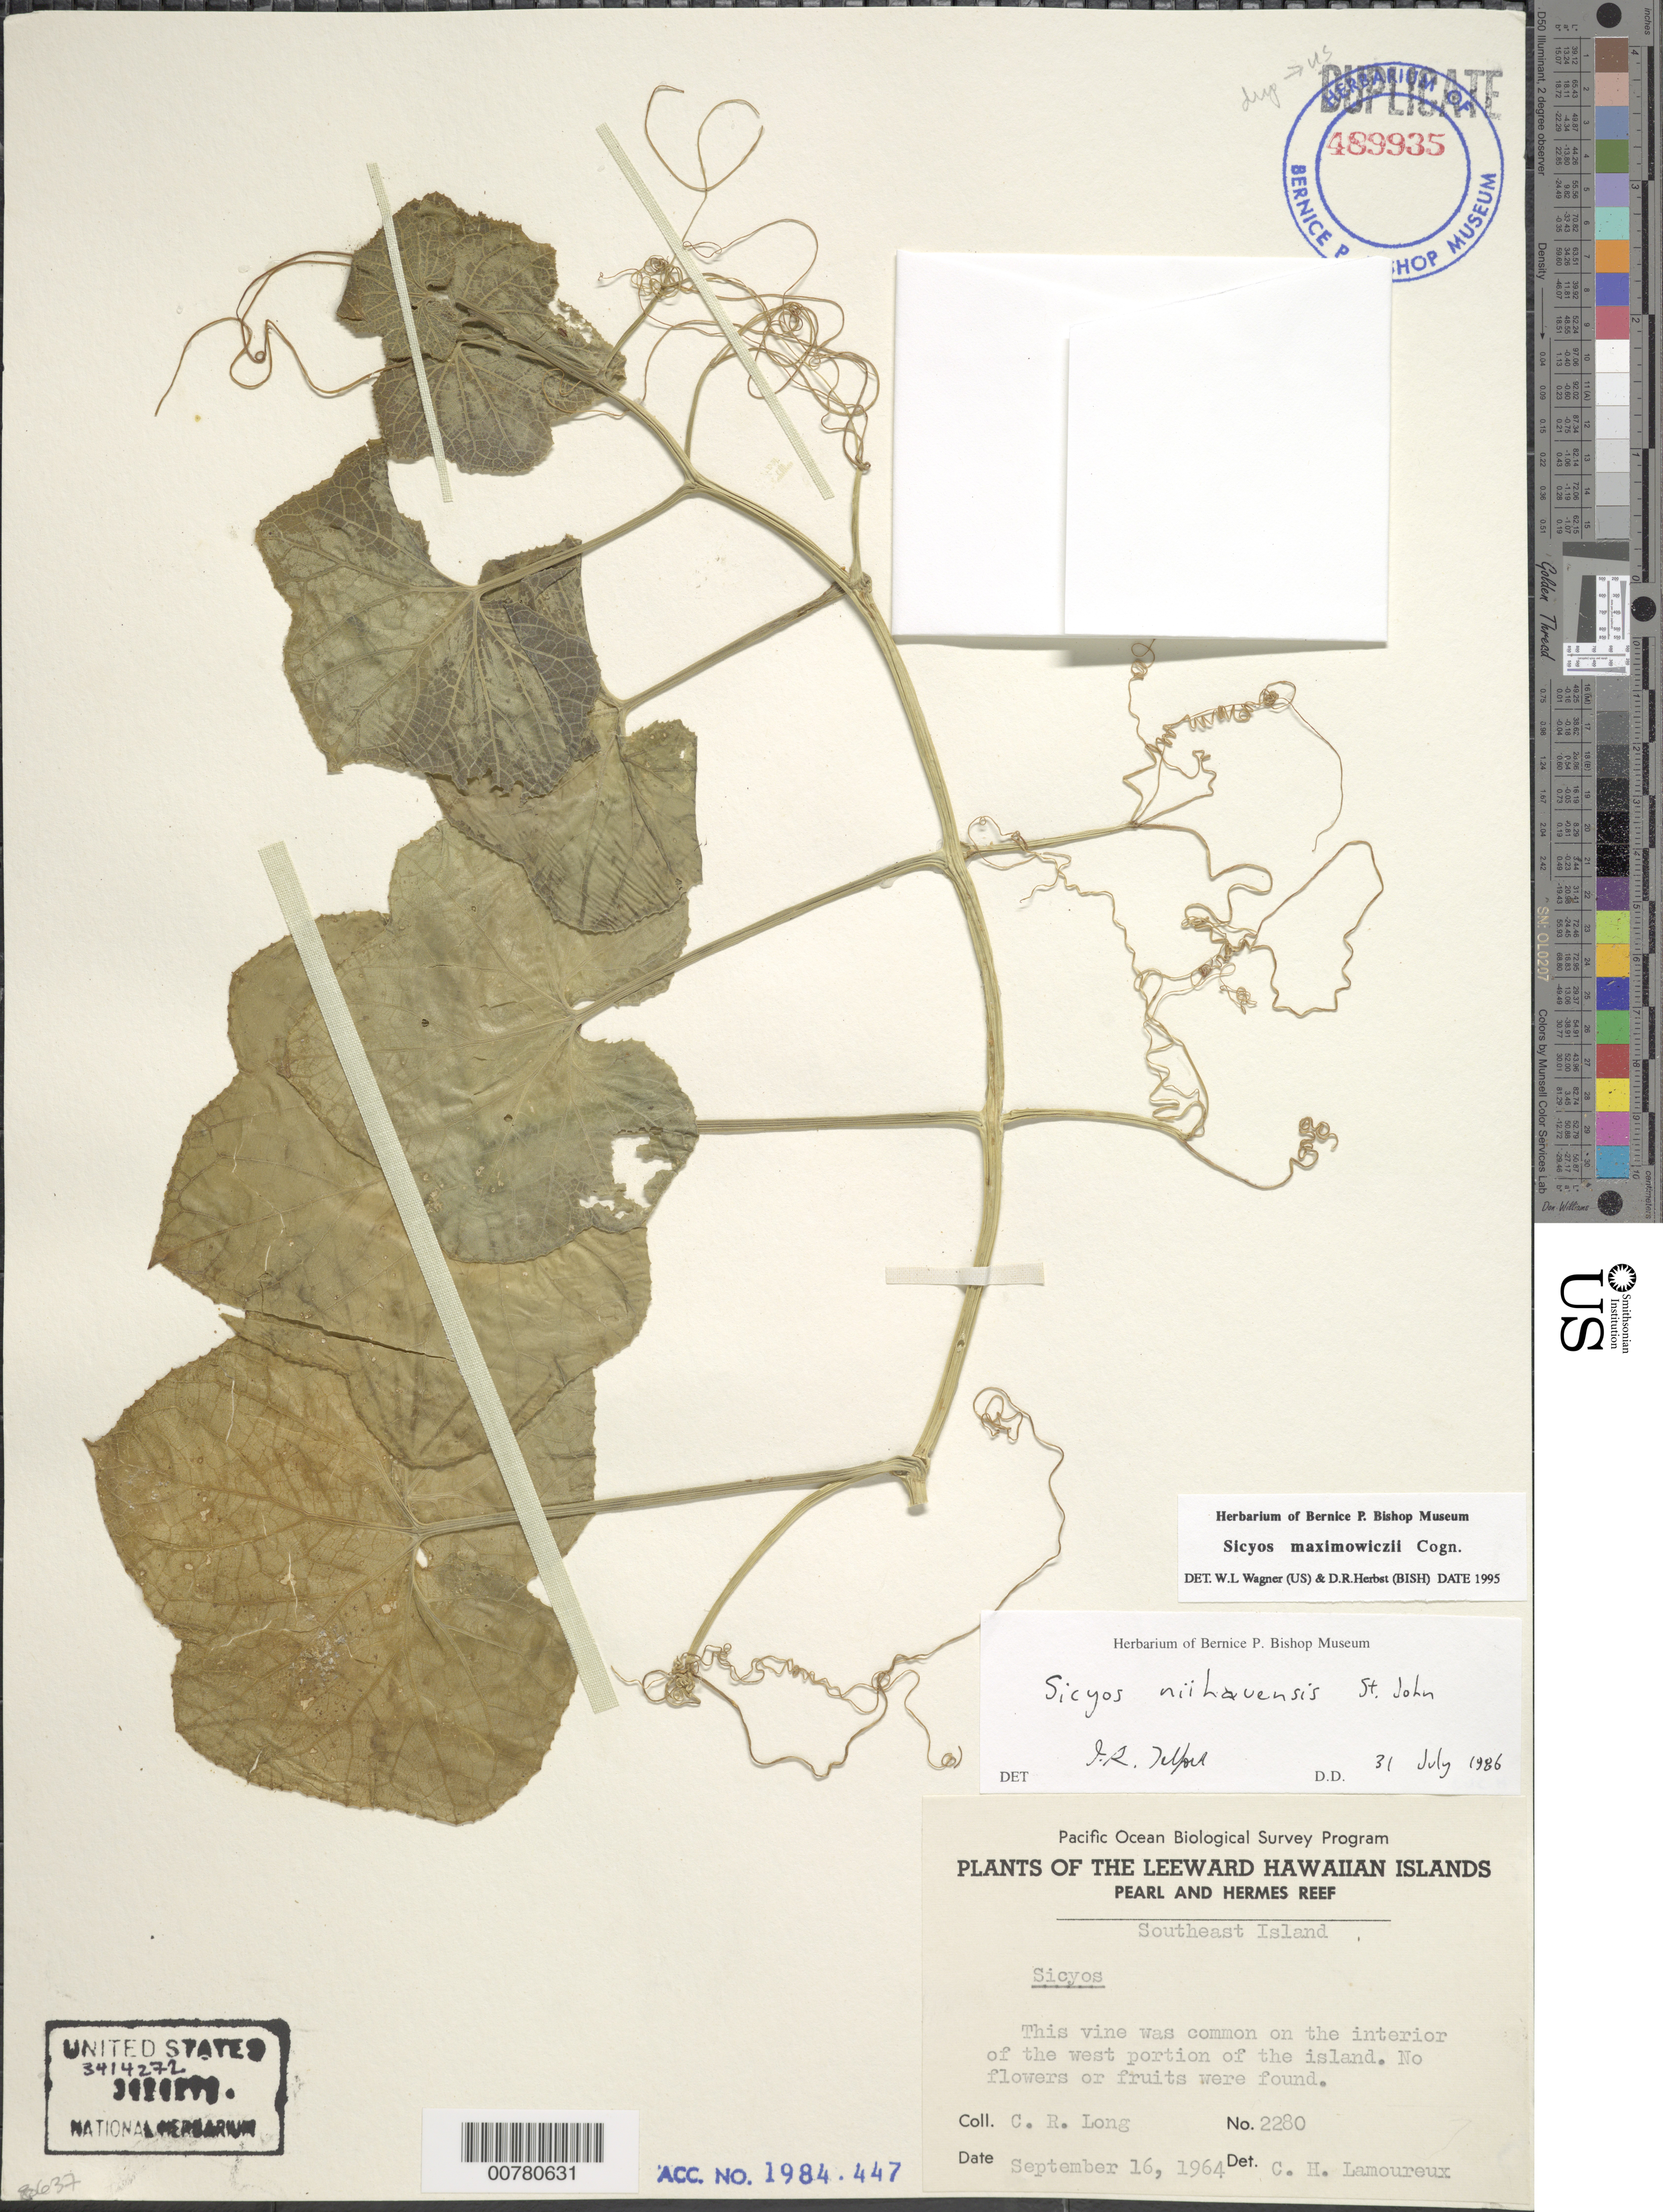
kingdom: Plantae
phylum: Tracheophyta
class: Magnoliopsida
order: Cucurbitales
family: Cucurbitaceae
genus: Sicyos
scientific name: Sicyos maximowiczii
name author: Cogn.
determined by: Wagner, W. L.; Herbst, D. R.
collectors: C. Long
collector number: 2280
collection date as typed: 16 Sep 1964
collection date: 1964-09-16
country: United States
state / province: Hawaii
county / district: Honolulu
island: Pearl and Hermes Atoll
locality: SE Island, W portion, interior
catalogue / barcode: US 3414272